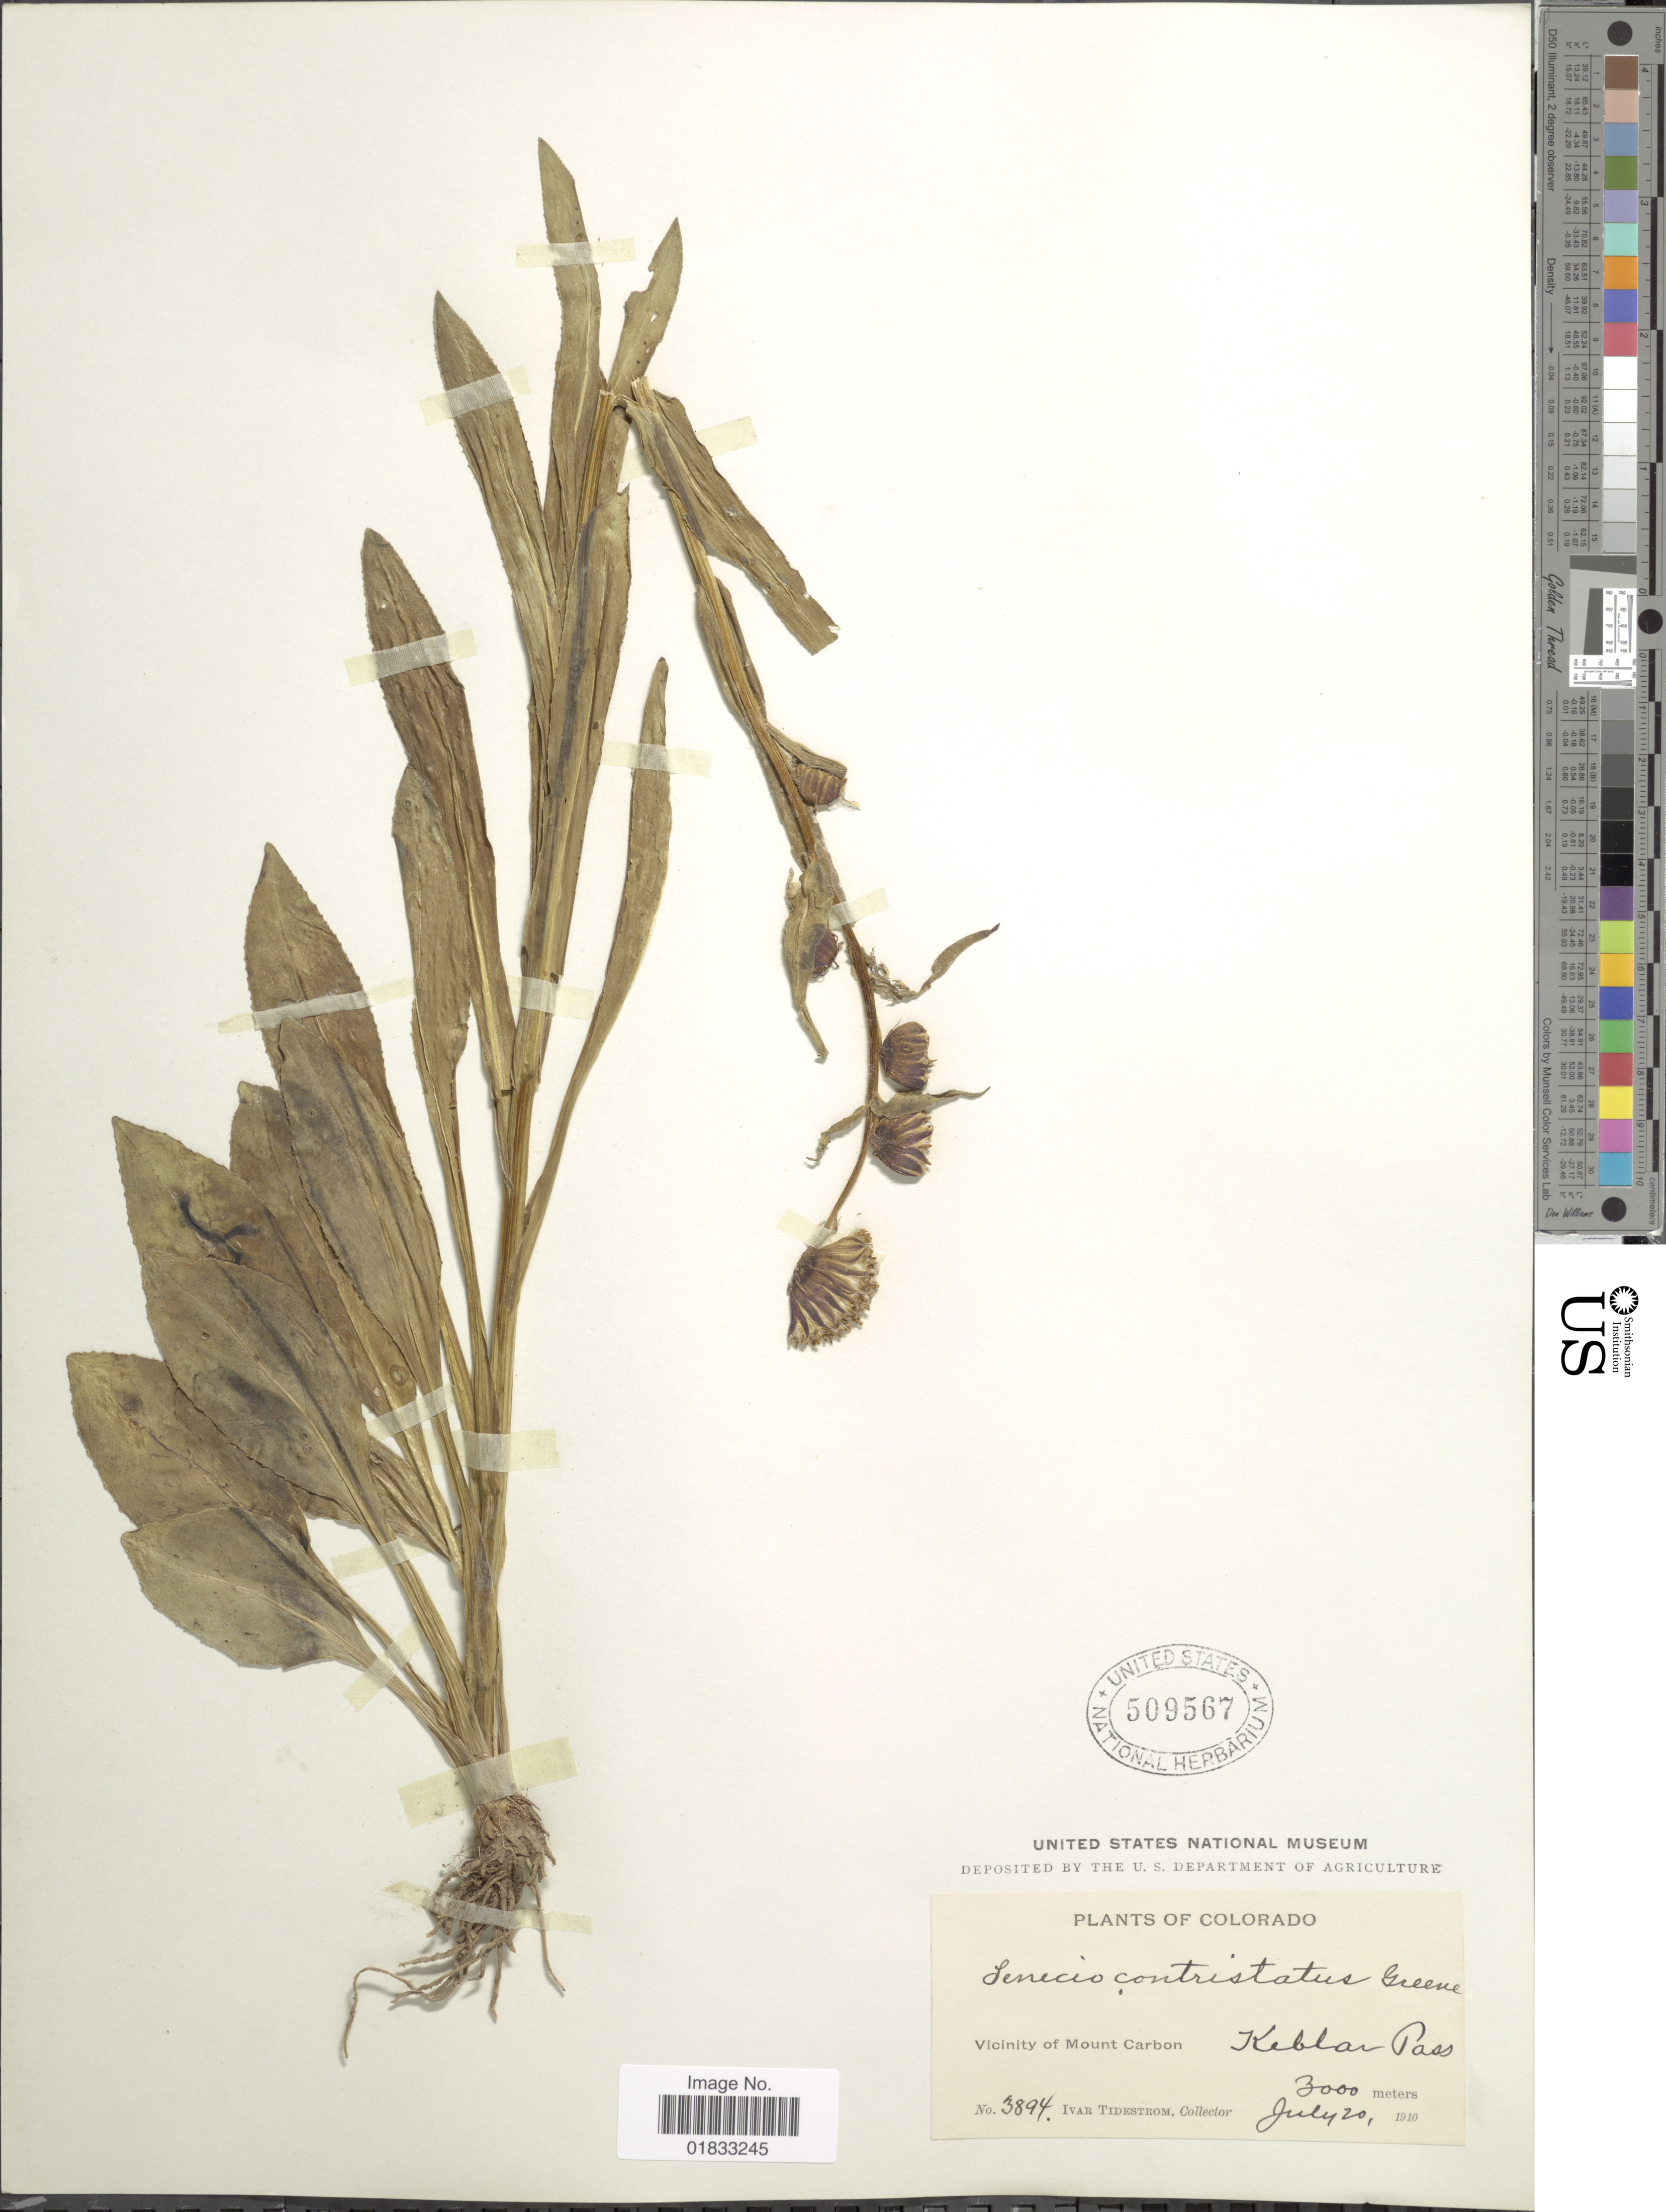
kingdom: Plantae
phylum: Tracheophyta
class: Magnoliopsida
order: Asterales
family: Asteraceae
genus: Senecio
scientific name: Senecio chloranthus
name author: Greene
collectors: I. F. Tidestrom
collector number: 3894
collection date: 1910-07-20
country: United States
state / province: Colorado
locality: Vicinity of Mount Carbon,Keblar Pass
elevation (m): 3000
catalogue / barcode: US 509567